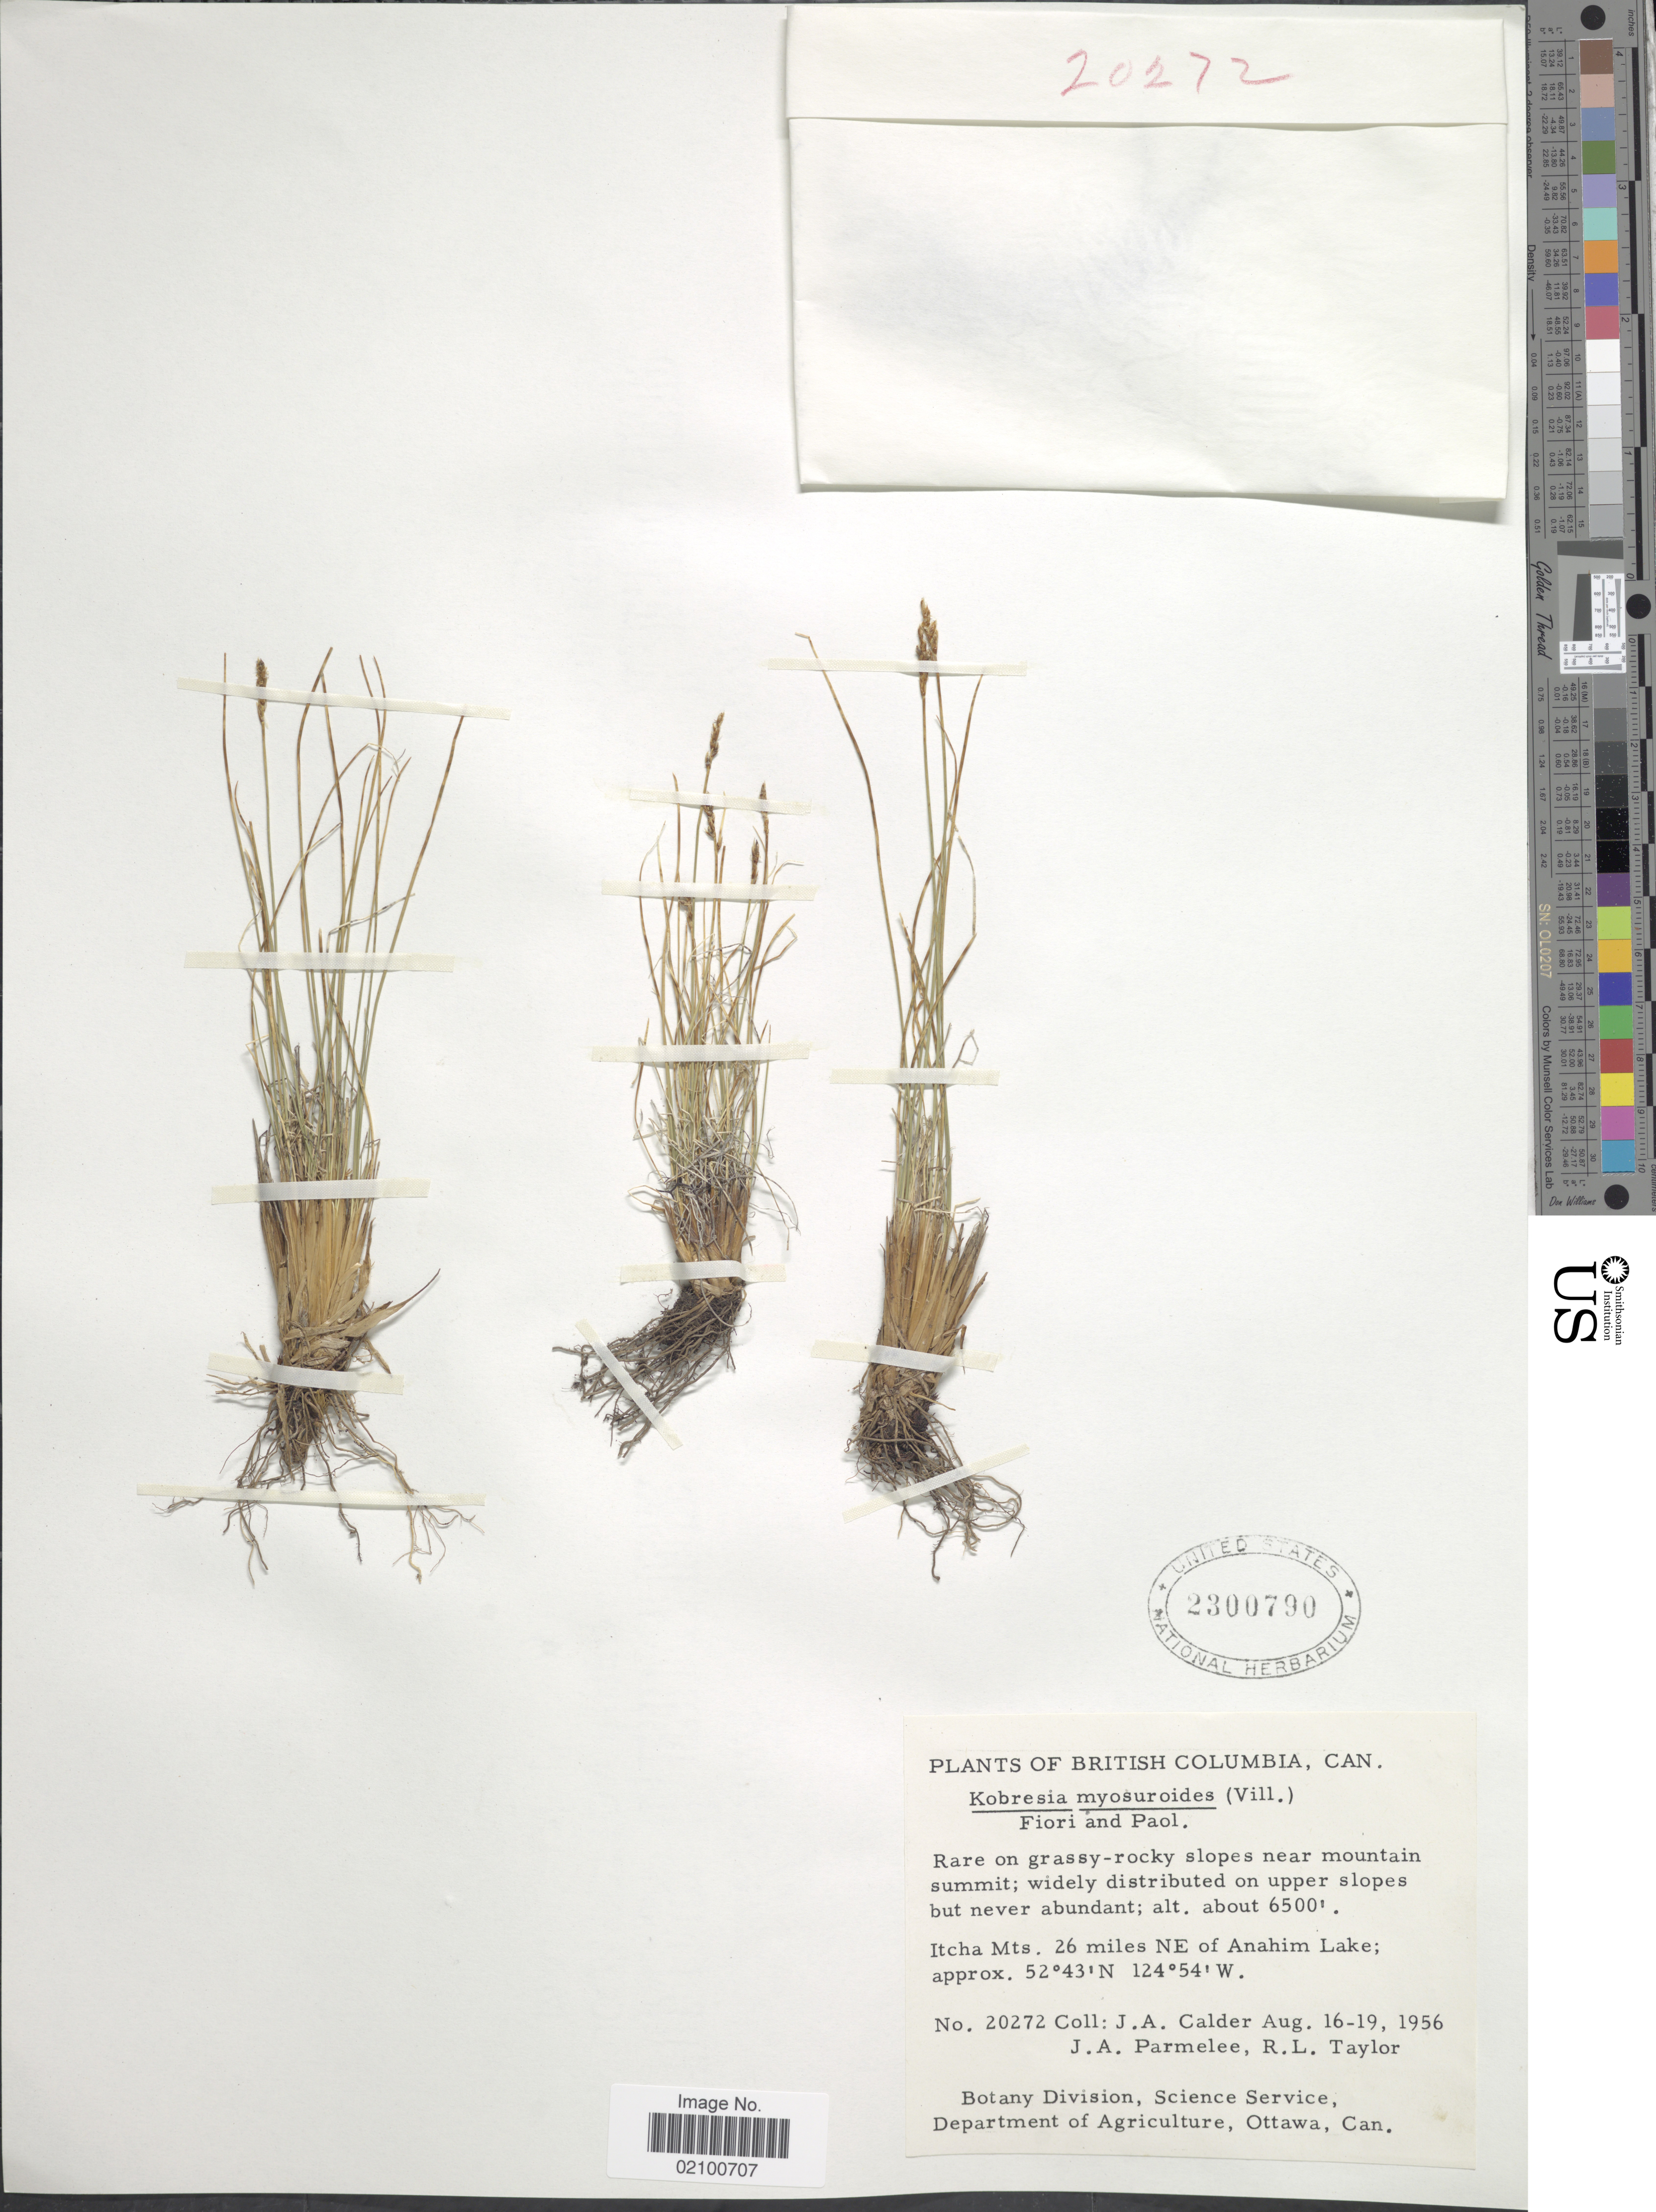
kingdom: Plantae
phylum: Tracheophyta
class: Liliopsida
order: Poales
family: Cyperaceae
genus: Carex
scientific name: Carex myosuroides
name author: Vill.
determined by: Strong, M. T., (US), Smithsonian Institution - National Museum of Natural History (UNITED STATES)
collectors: J. A. Calder, J. A. Parmelee & R. Taylor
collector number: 20272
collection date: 1956-08-16/1956-08-19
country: Canada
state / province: British Columbia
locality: Can., Itcha Mts 26 miles NE of Anahim Lake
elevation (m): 1981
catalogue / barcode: US 2300790